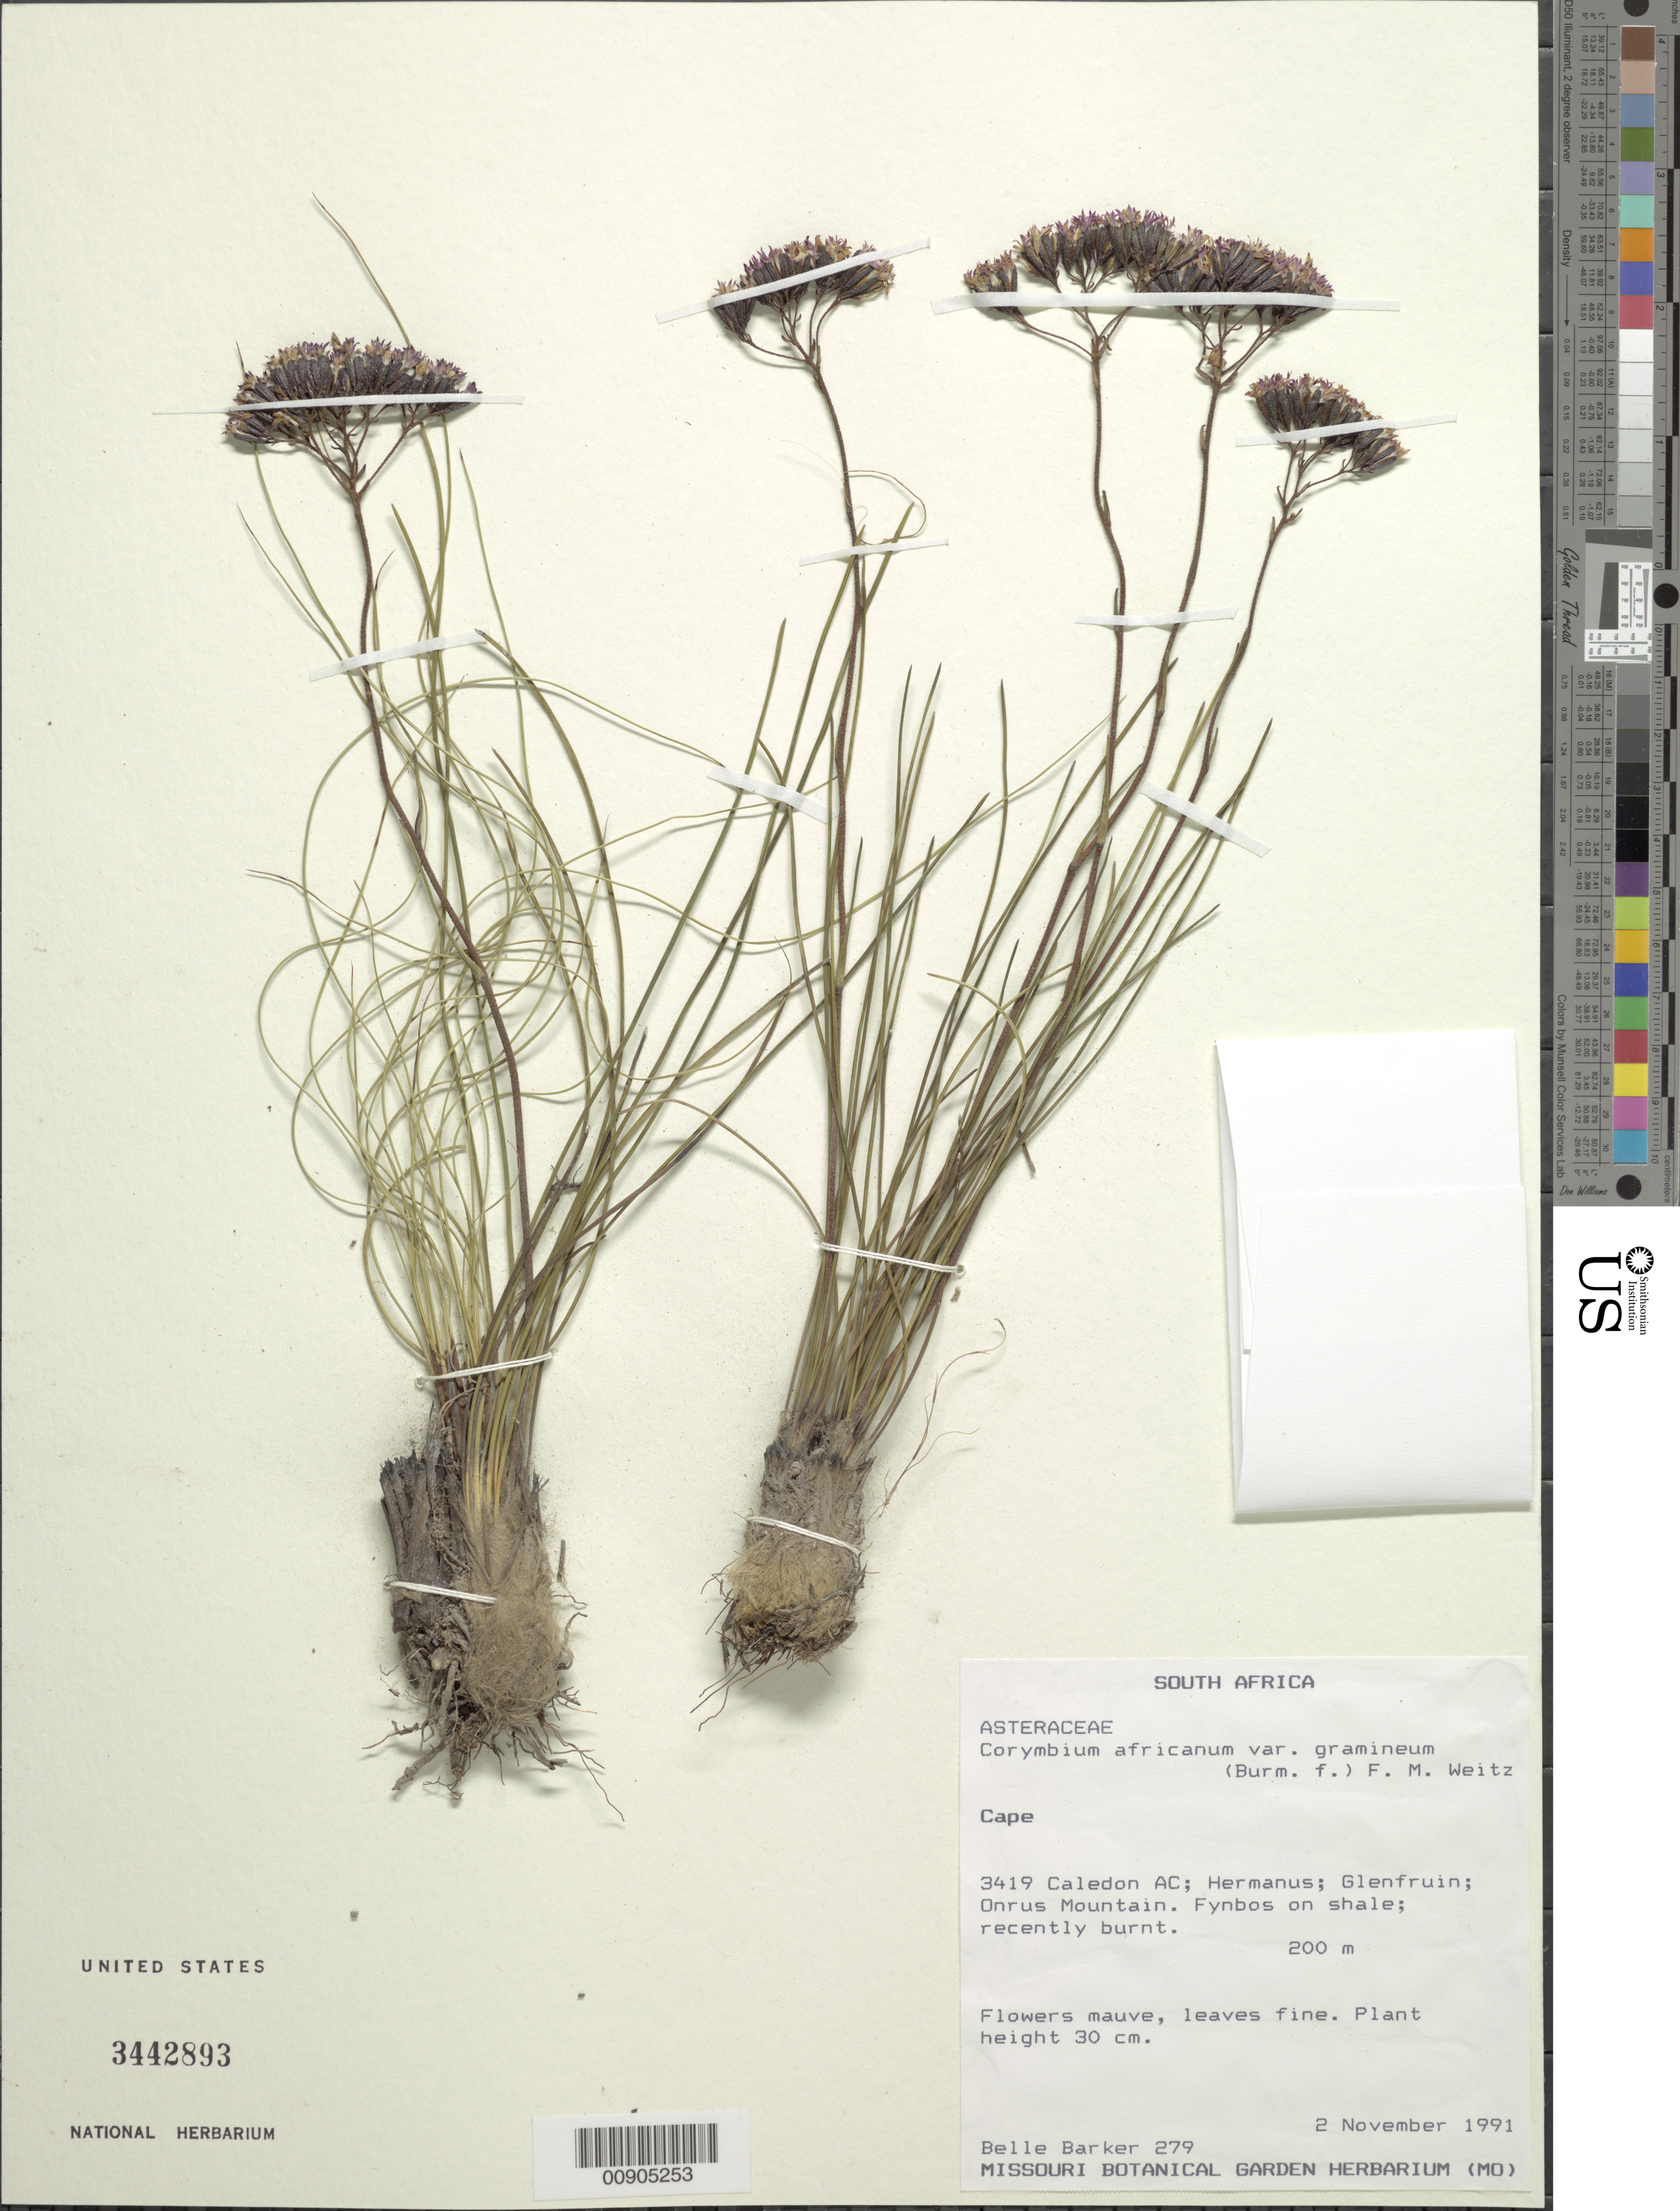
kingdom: Plantae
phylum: Tracheophyta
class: Magnoliopsida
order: Asterales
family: Asteraceae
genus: Corymbium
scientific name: Corymbium africanum var. gramineum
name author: (Burm. f.) Weitz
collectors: B. Barker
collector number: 279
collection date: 1991-11-02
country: South Africa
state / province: Western Cape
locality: Cape Province, 3419 Caledon AC, Hermanus, Glenfruin, Onrus Mountain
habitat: Fynbos on shale; recently burned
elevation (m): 200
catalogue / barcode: US 3442893